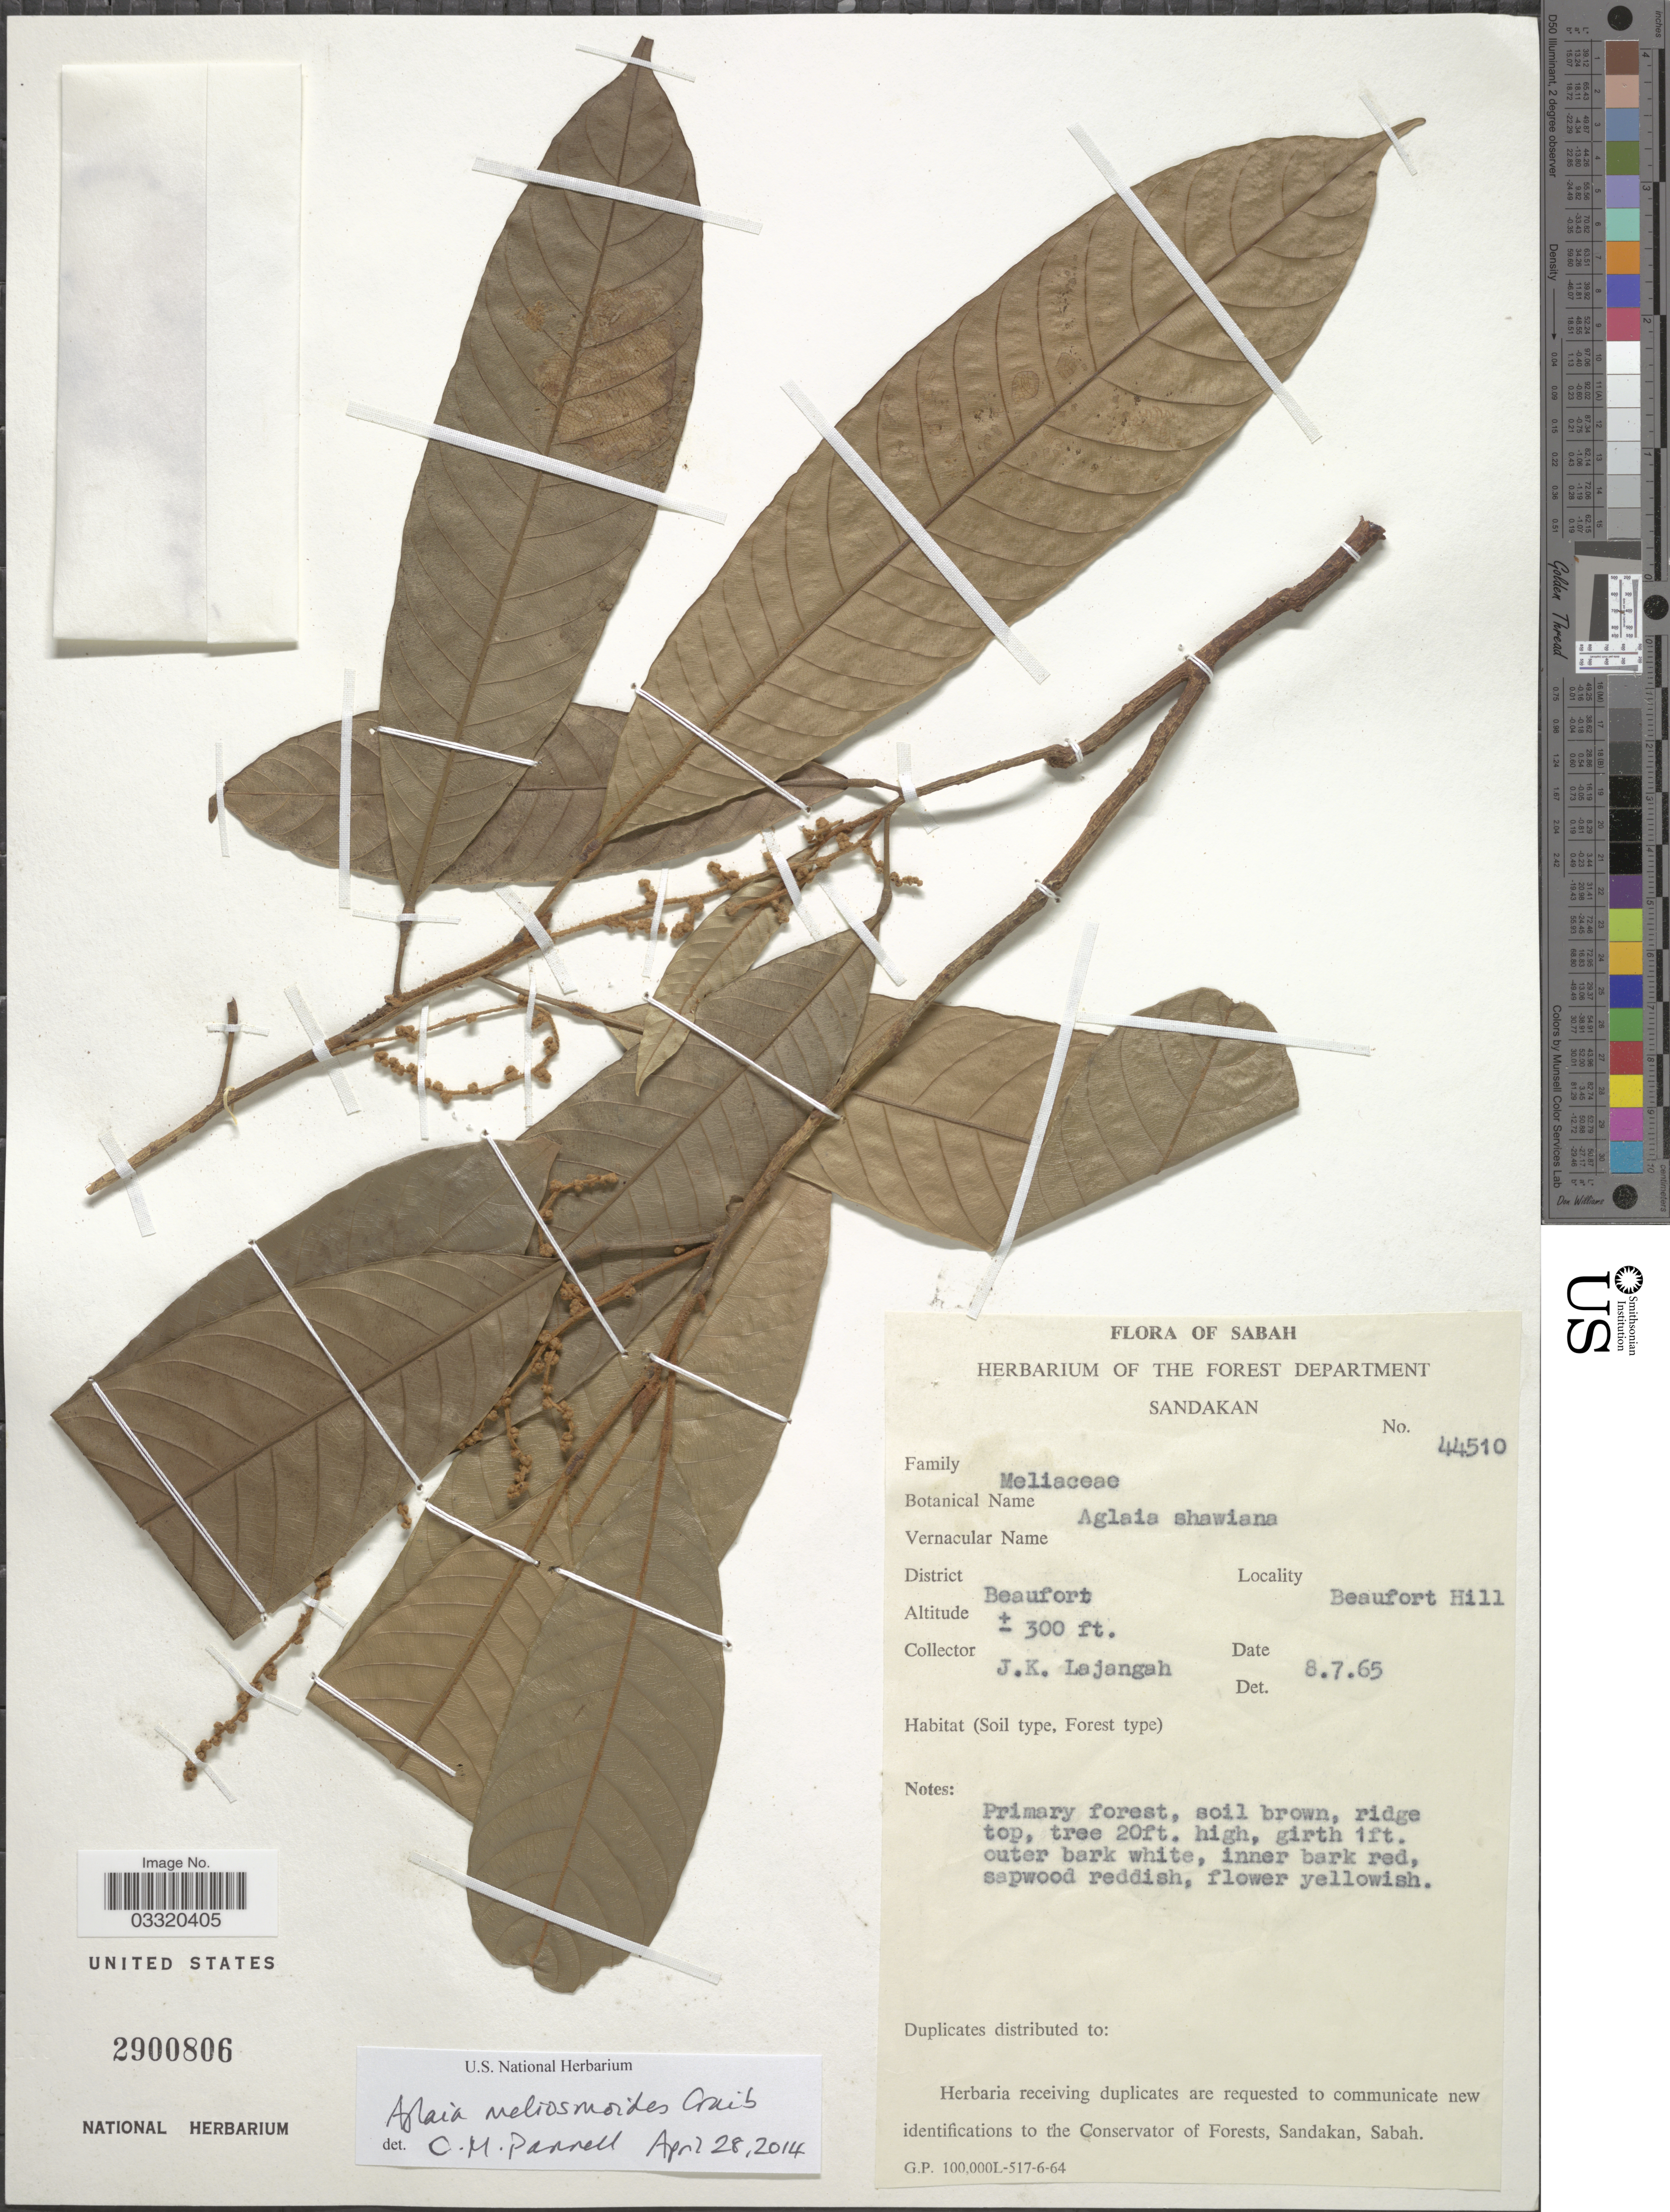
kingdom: Plantae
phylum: Tracheophyta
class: Magnoliopsida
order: Sapindales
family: Meliaceae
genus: Aglaia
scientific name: Aglaia meliosmoides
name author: Craib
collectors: J.K. Lajangah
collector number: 44510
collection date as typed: Transcribed d/m/y: 8/7/65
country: Malaysia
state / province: Sabah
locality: District Beaufort. Beaufort Hill.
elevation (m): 91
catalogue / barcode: US 2900806